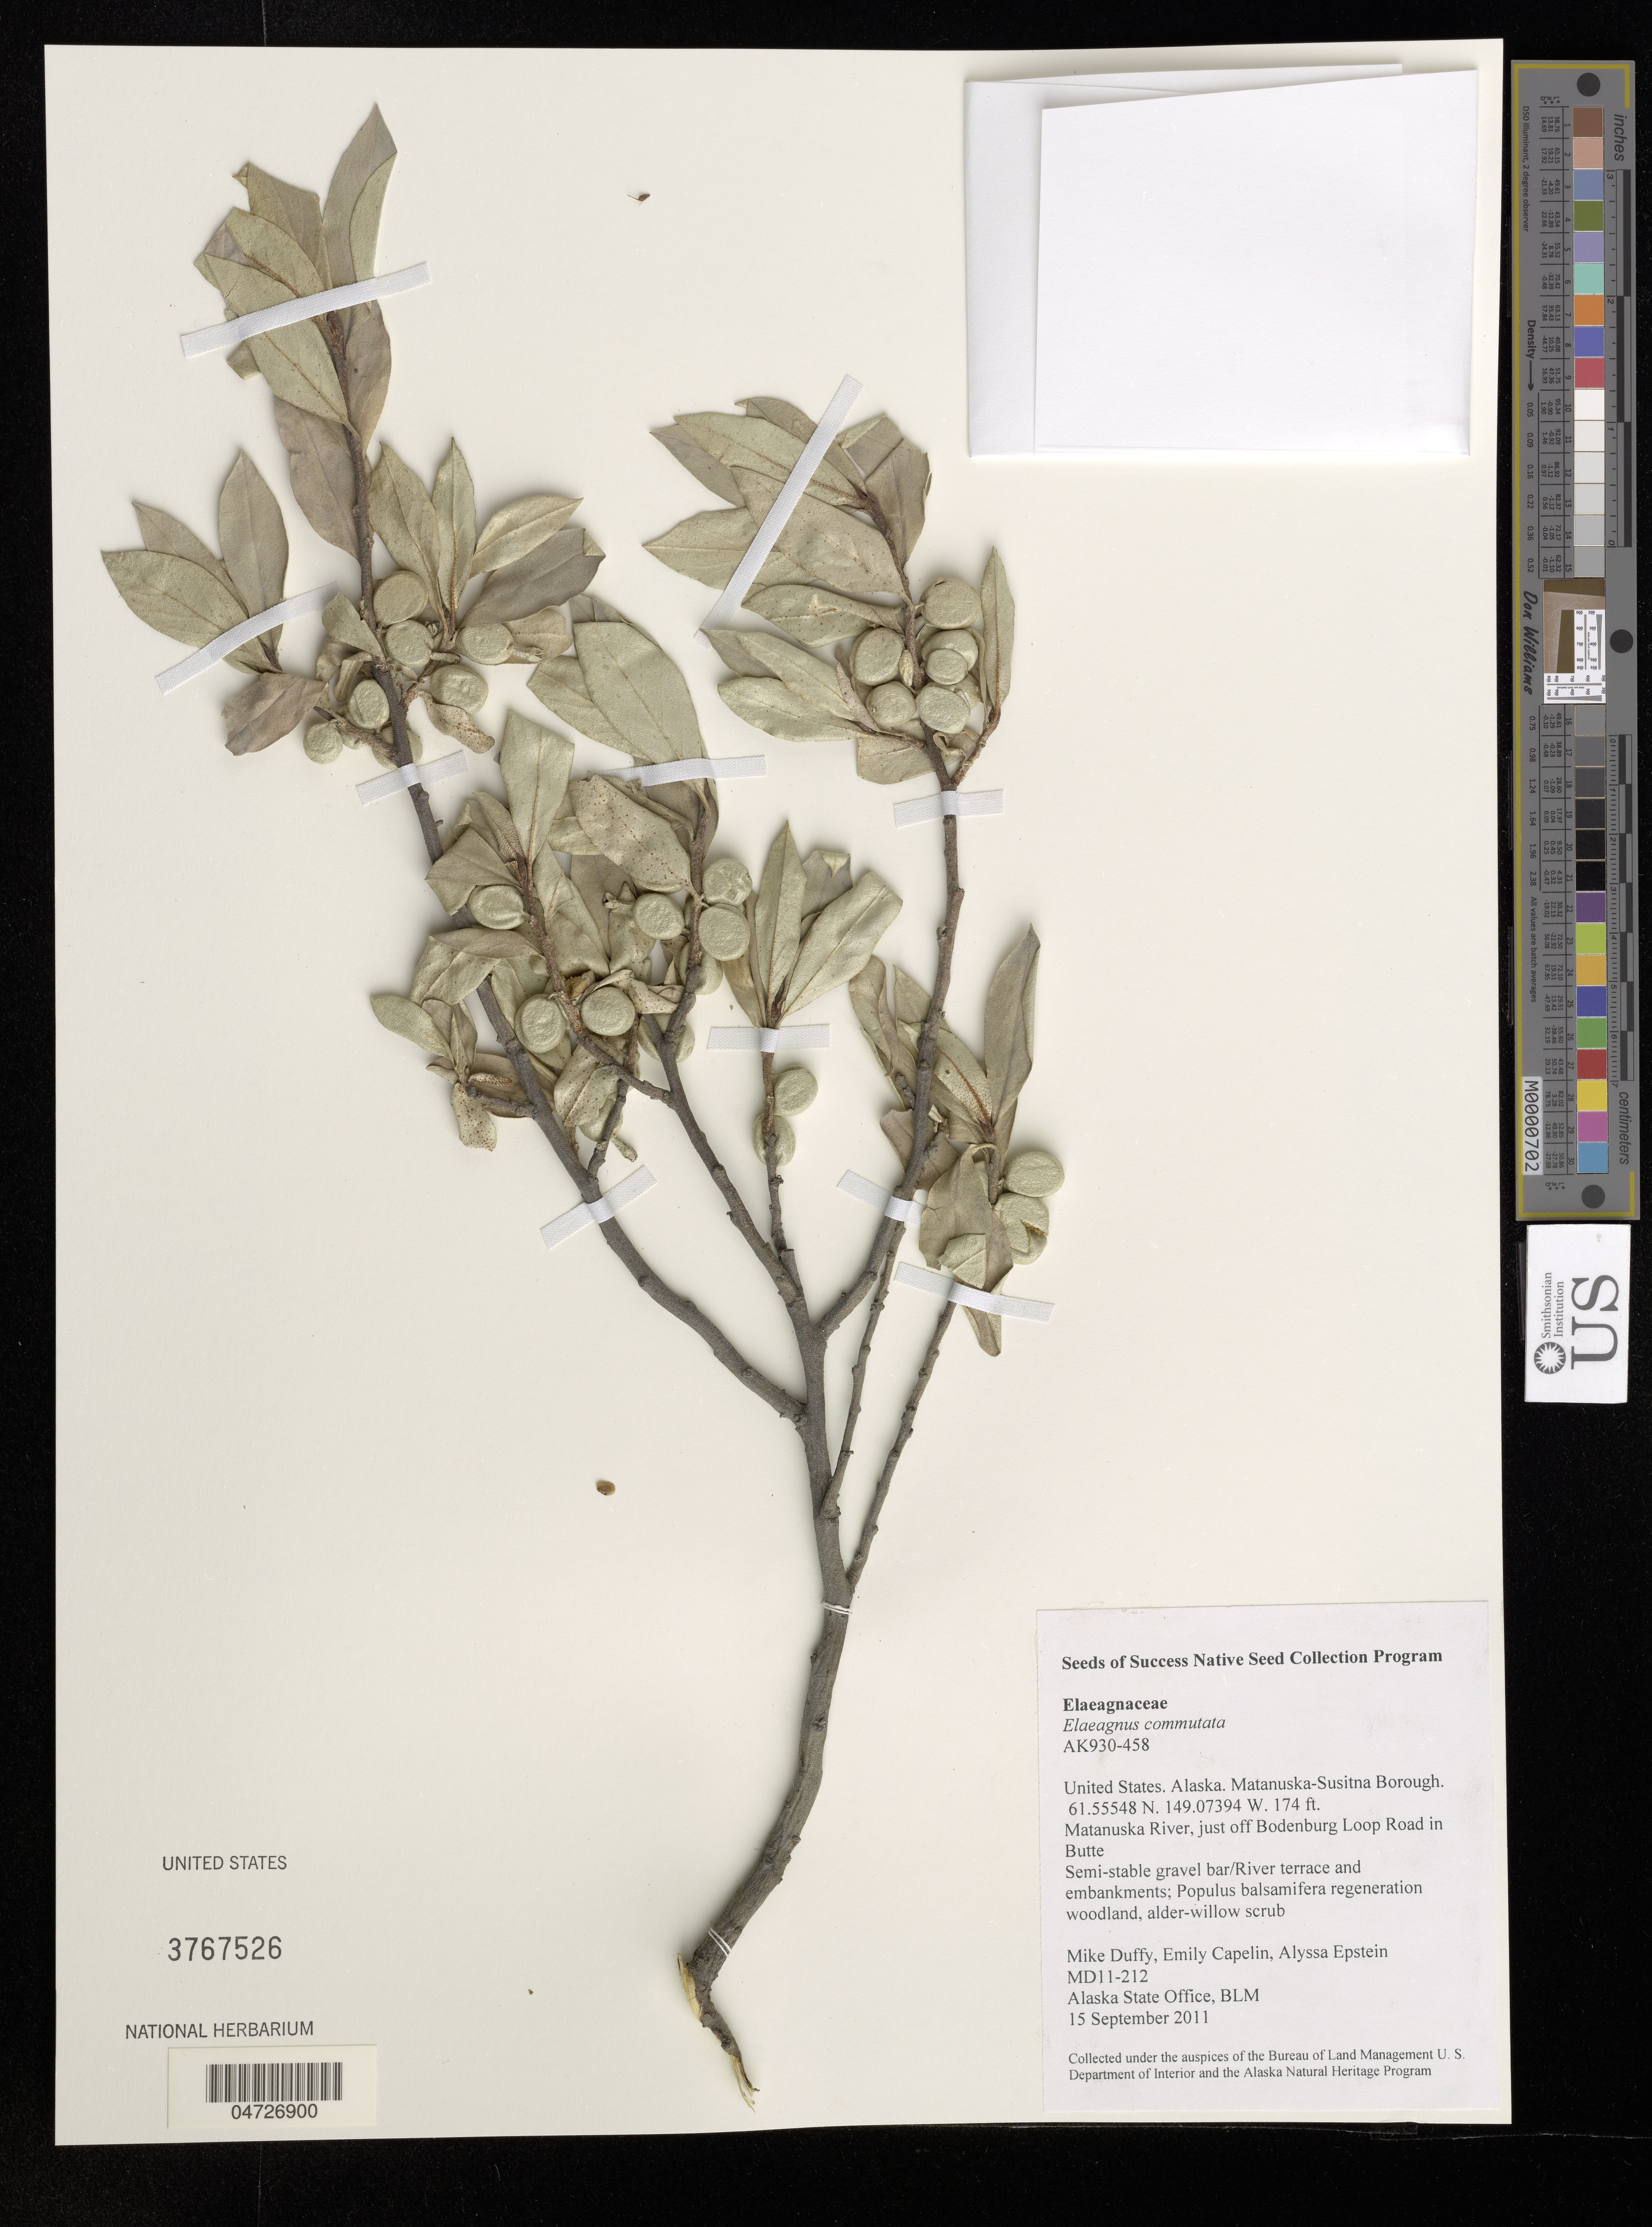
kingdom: Plantae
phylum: Tracheophyta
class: Magnoliopsida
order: Rosales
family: Elaeagnaceae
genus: Elaeagnus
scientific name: Elaeagnus commutata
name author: Bernh. ex Rydb.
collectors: M. Duffy, E. Capelin & A. Epstein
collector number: MD11-212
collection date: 2011-09-15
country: United States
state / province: Alaska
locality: Matanuska-Susitna Borough. Matanuska River, just off Bodenburg Loop Road in Butte.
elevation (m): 53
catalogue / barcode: US 3767526